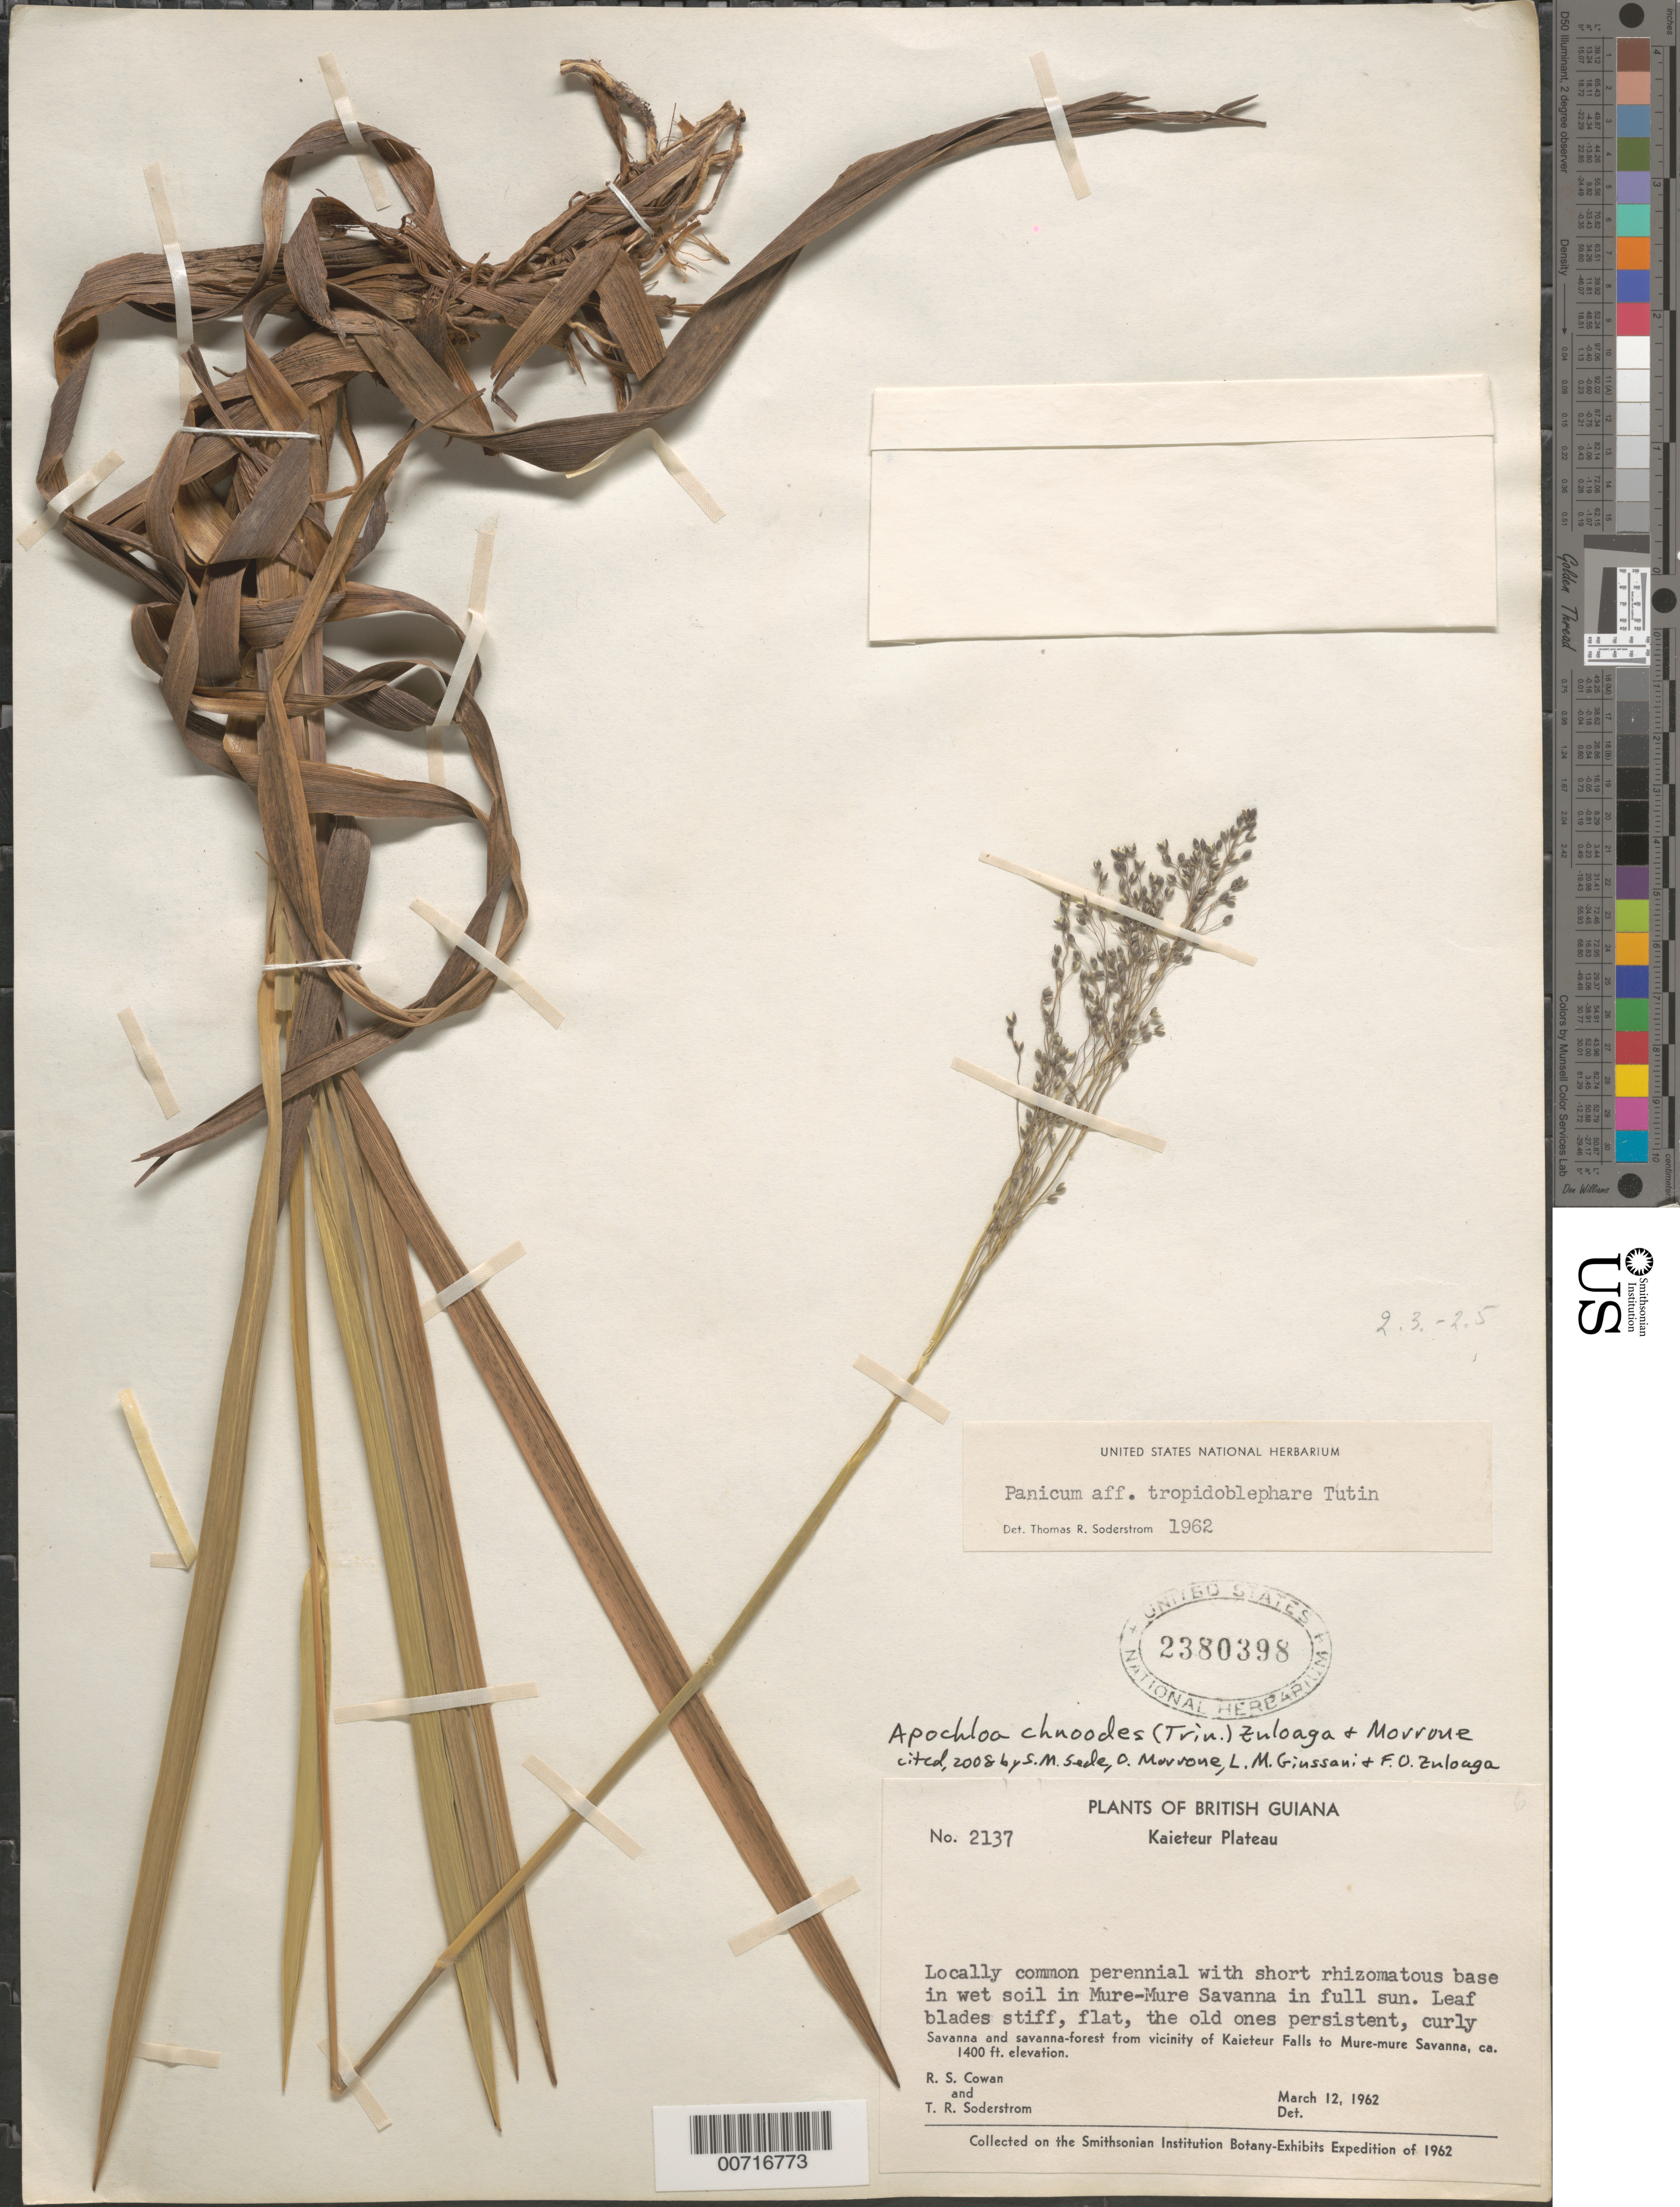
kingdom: Plantae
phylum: Tracheophyta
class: Liliopsida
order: Poales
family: Poaceae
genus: Apochloa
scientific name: Apochloa chnoodes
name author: (Trin.) Zuloaga & Morrone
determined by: Sede, S. M.; Morrone, O. N.; Giussani, L. M.; Zuloaga, F. O.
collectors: R. S. Cowan & T. R. Soderstrom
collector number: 2137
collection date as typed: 12-Mar-62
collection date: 1962-03-12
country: Guyana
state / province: Potaro-Siparuni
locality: Kaieteur Plateau, Kaieteur Falls to Mure-Mure Savanna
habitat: Savanna and savanna forest; in wet soil in full sun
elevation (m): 427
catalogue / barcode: US 2380398